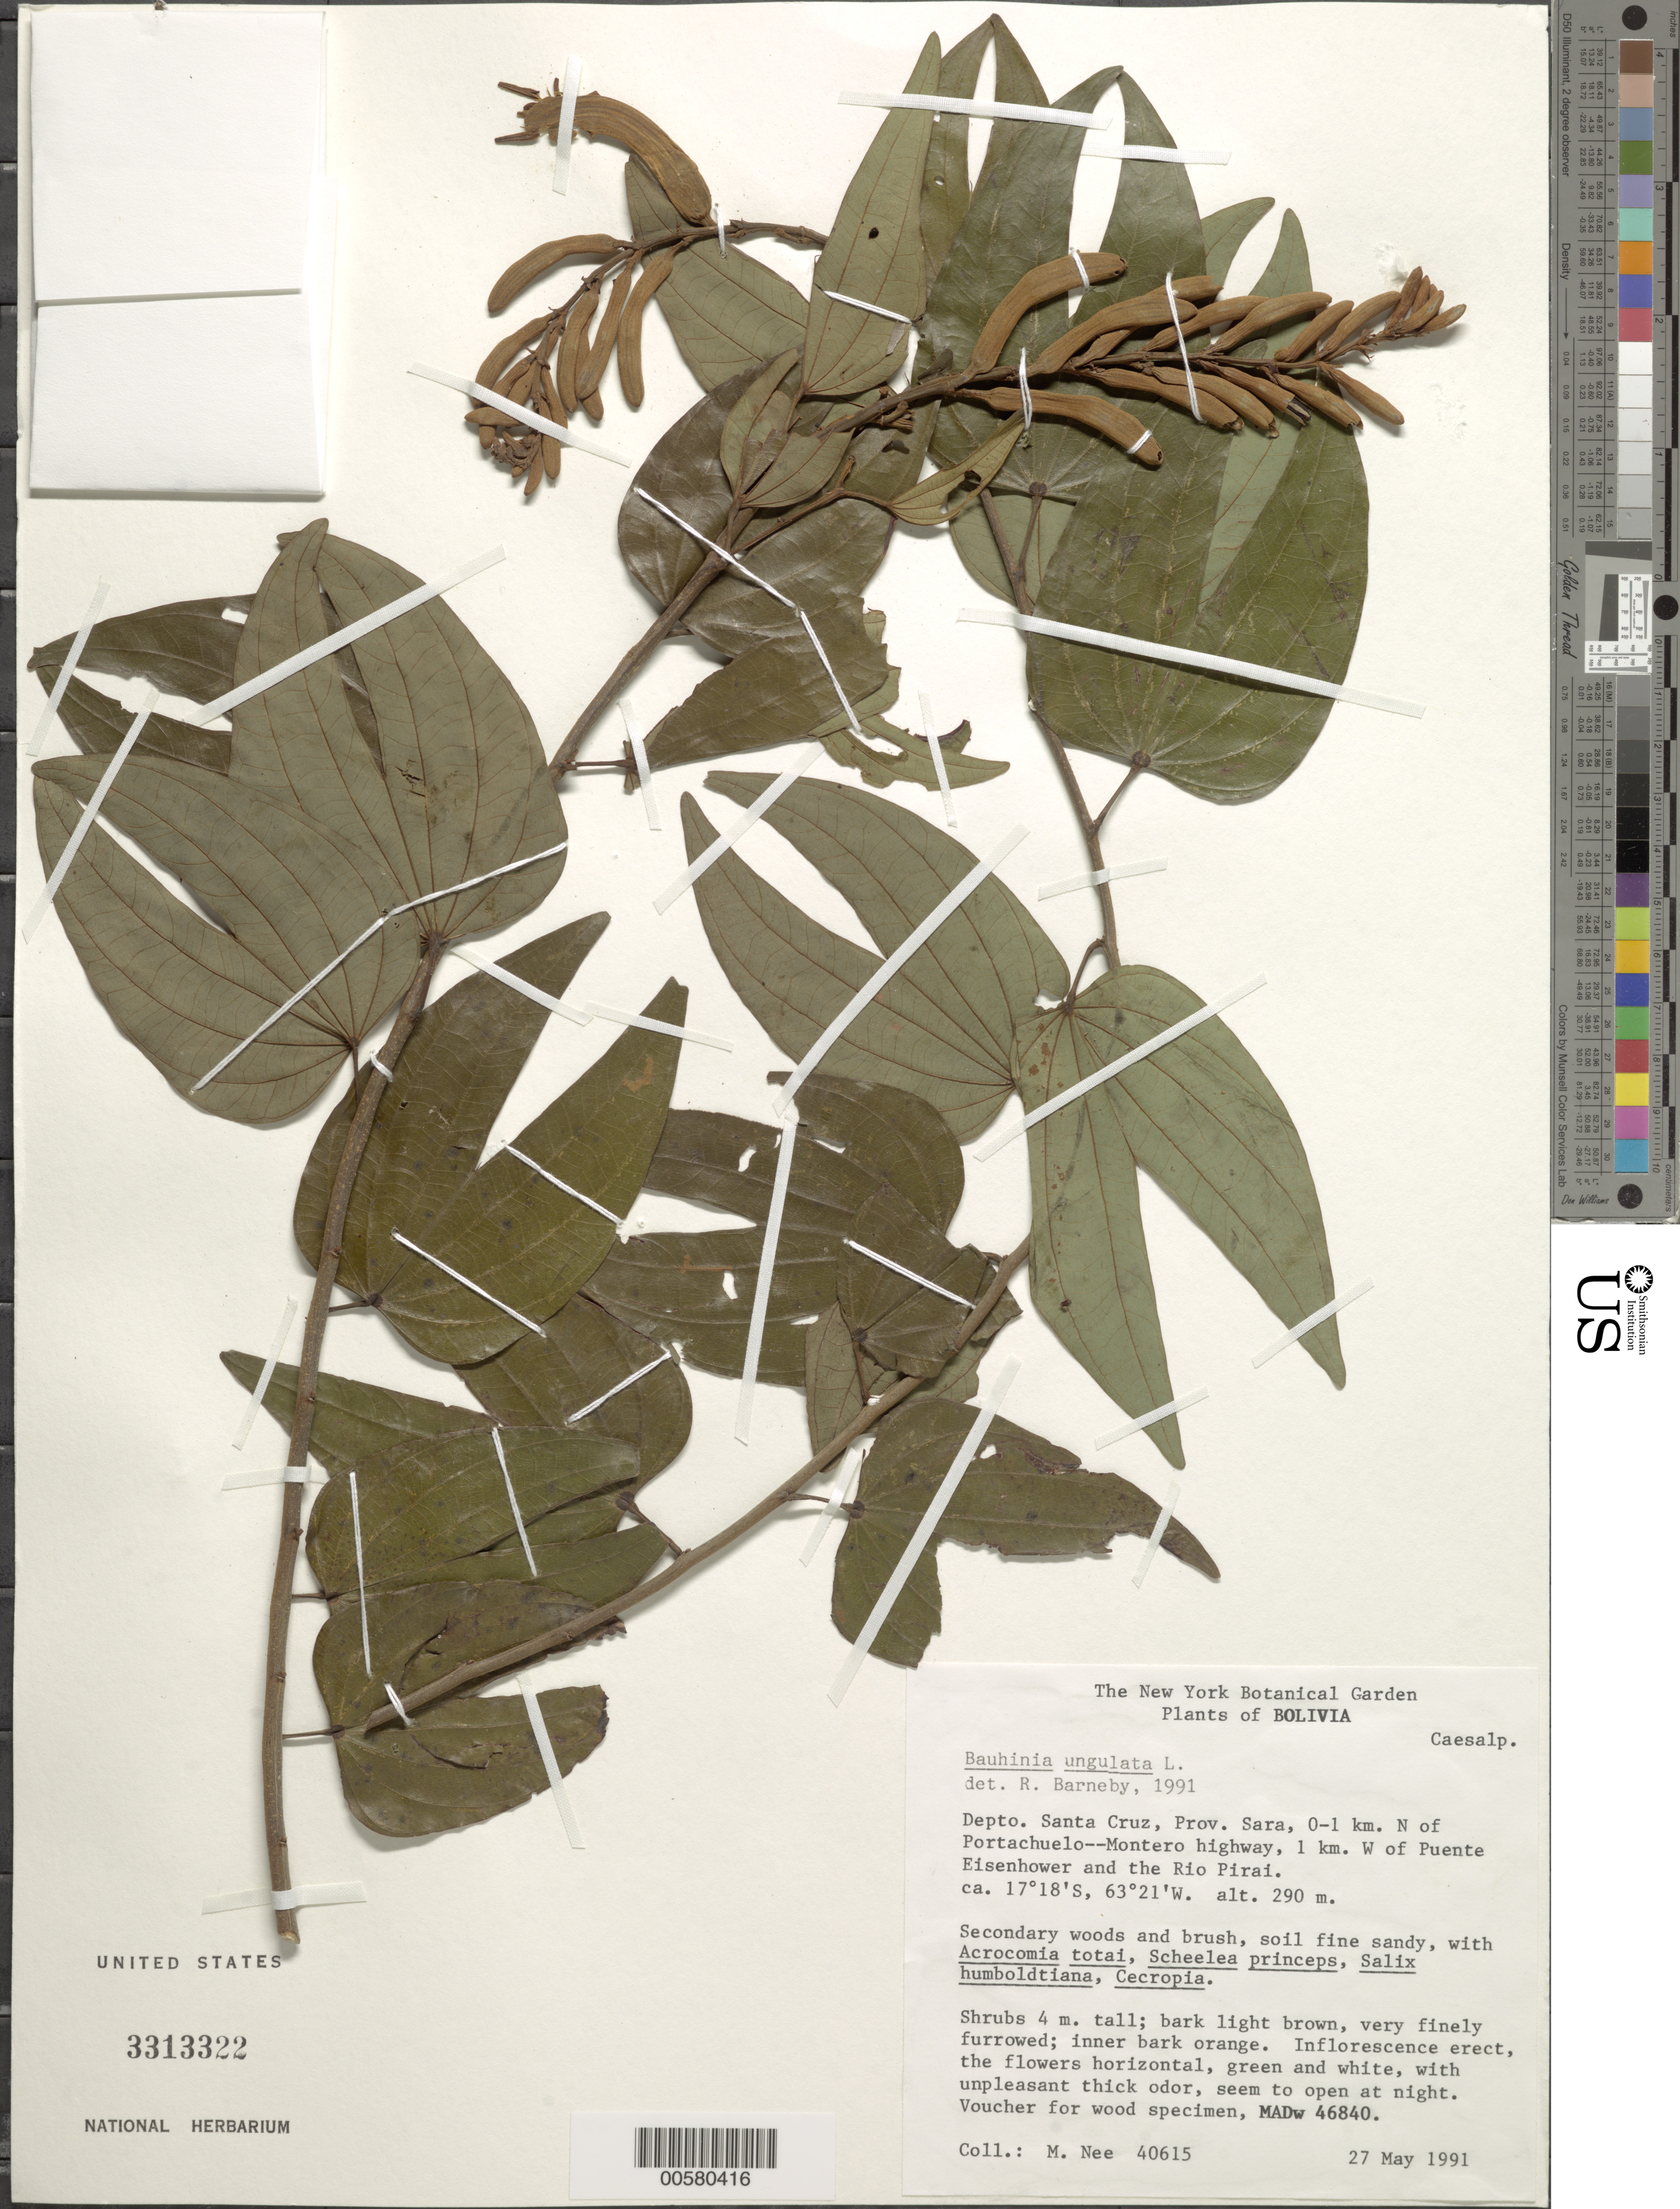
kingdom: Plantae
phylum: Tracheophyta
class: Magnoliopsida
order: Fabales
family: Fabaceae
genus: Bauhinia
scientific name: Bauhinia ungulata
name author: L.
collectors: M. Nee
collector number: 40615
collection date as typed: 27 May 1991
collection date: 1991-05-27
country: Bolivia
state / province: Santa Cruz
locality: Sara, N of Portachuelo-Montero Highway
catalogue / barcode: US 3313322